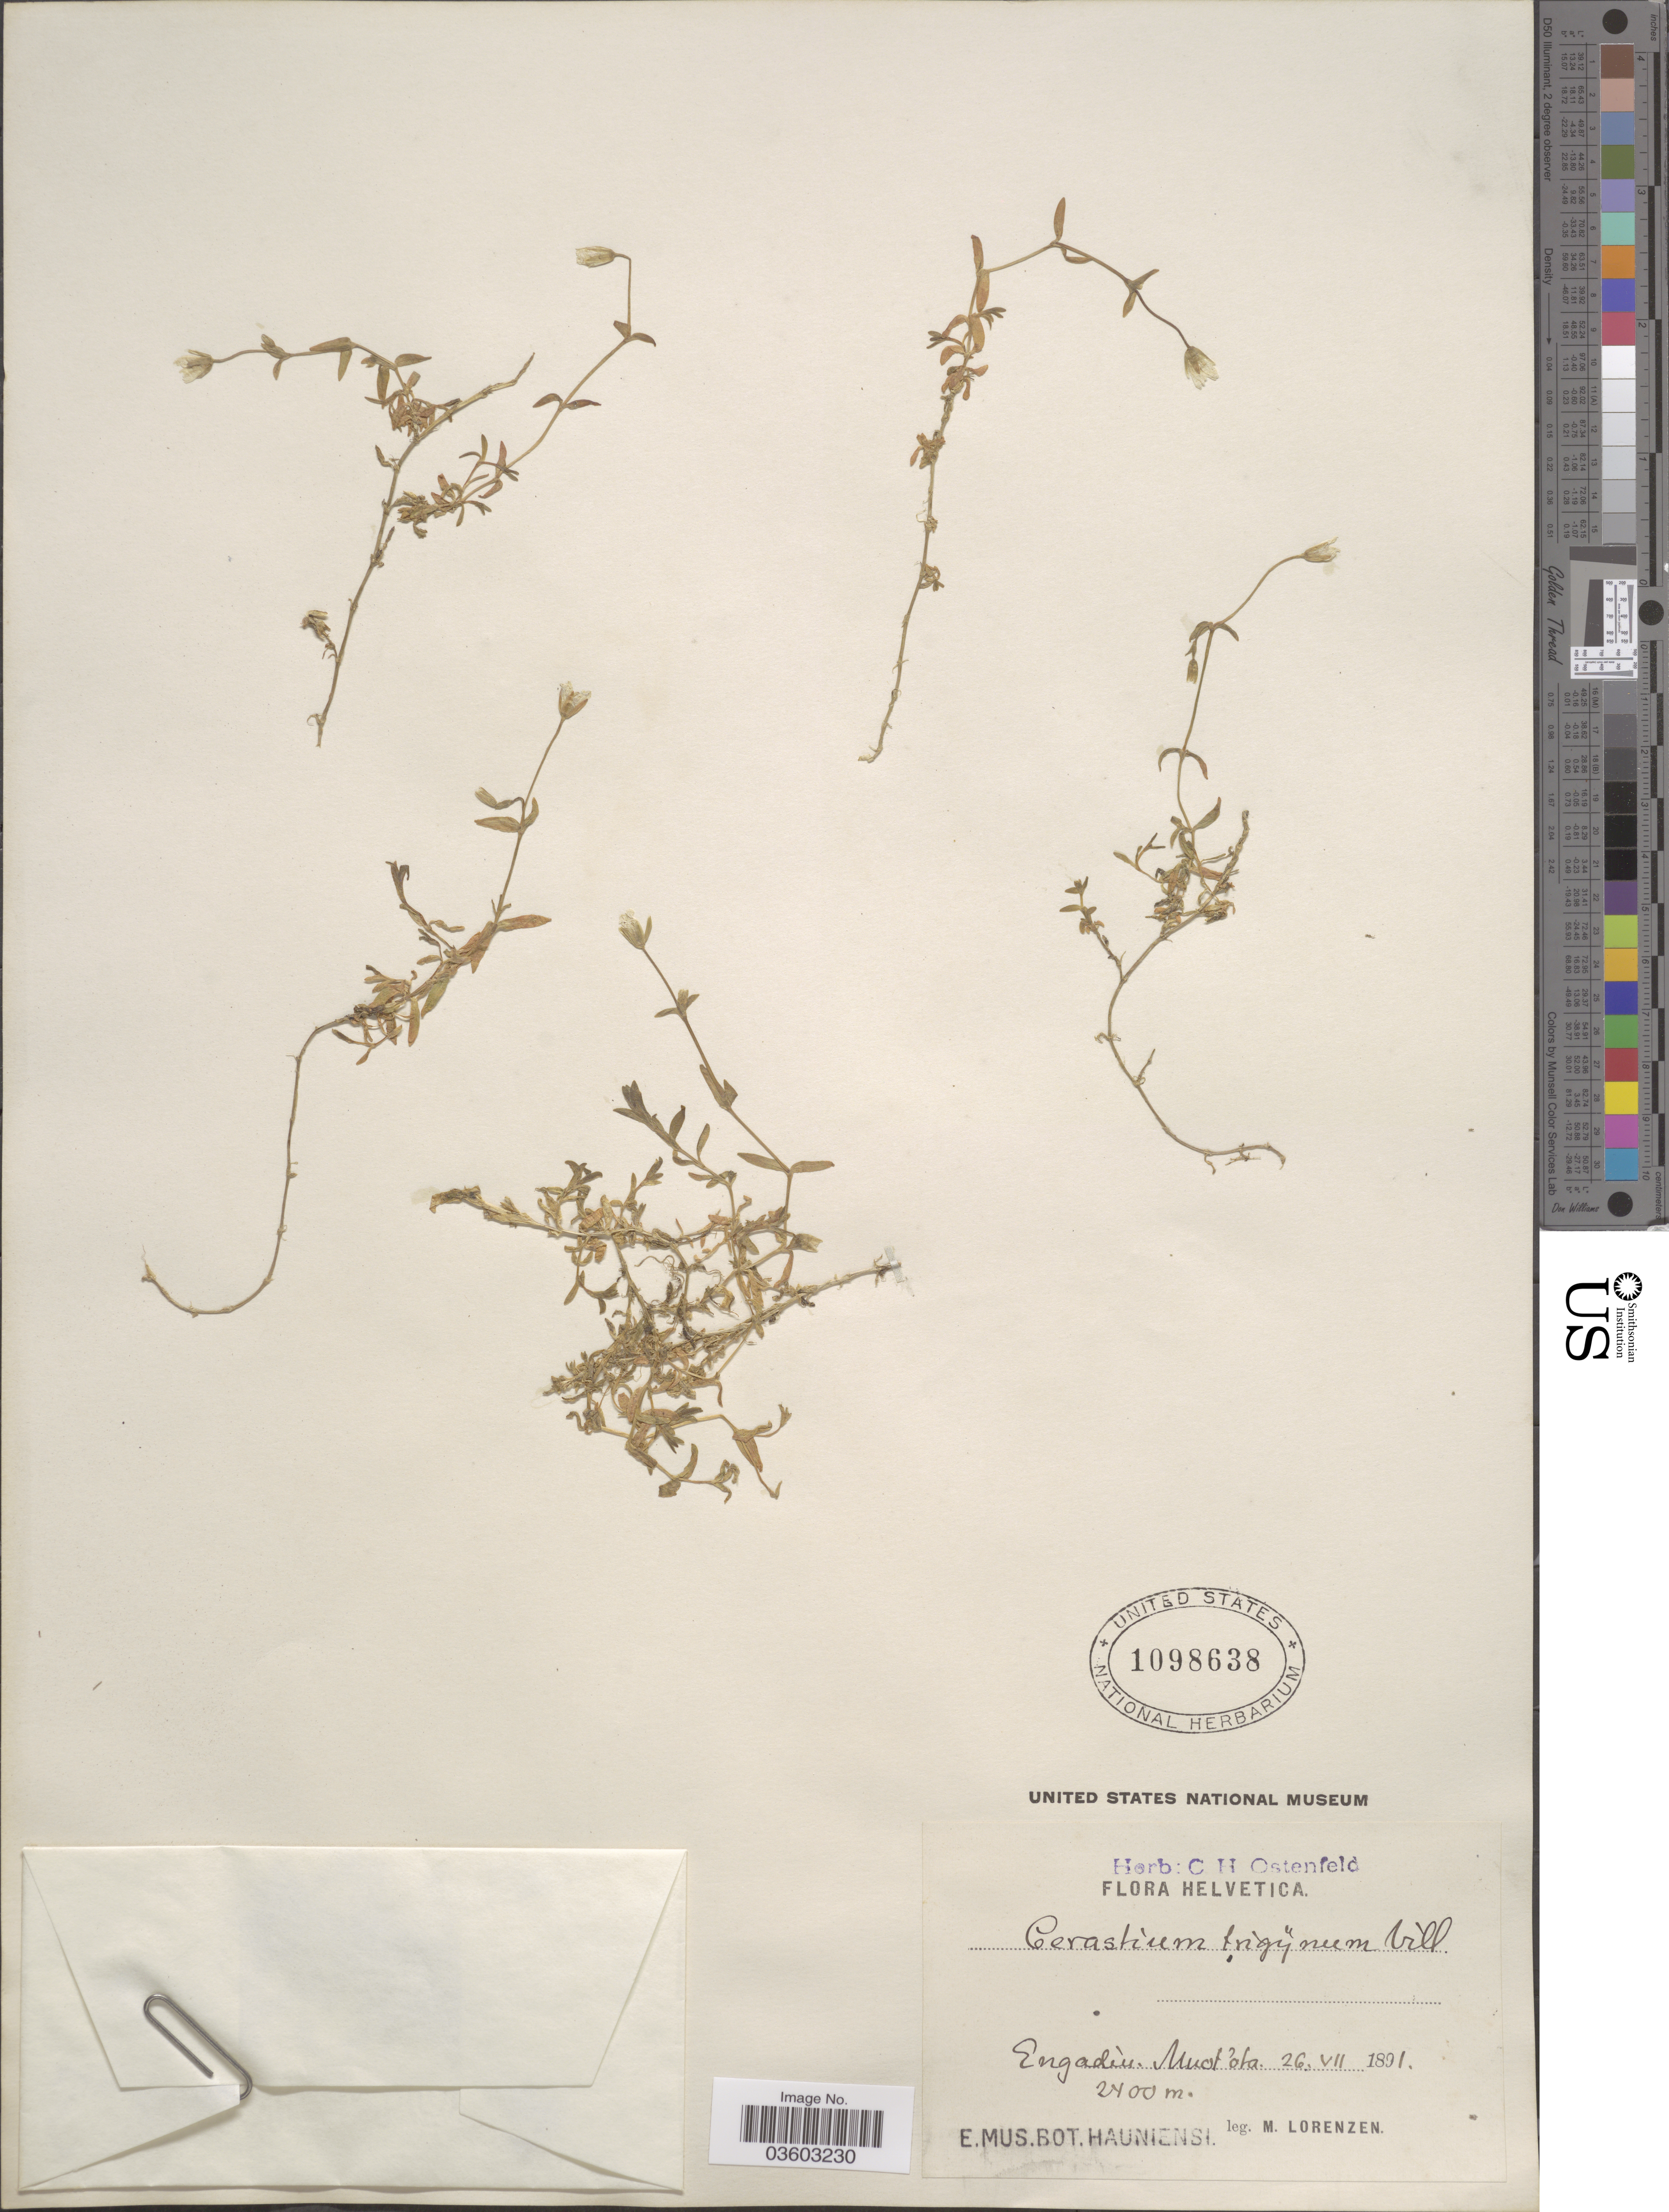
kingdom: Plantae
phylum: Tracheophyta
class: Magnoliopsida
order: Caryophyllales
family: Caryophyllaceae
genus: Dichodon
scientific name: Dichodon cerastoides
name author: (L.) Rchb.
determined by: U.S. National Herbarium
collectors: M. Lorenzen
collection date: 1891-07-26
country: Switzerland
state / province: Graubunden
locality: Helvetica. Engadin. Muot'Ota.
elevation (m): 2400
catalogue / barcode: US 1098638